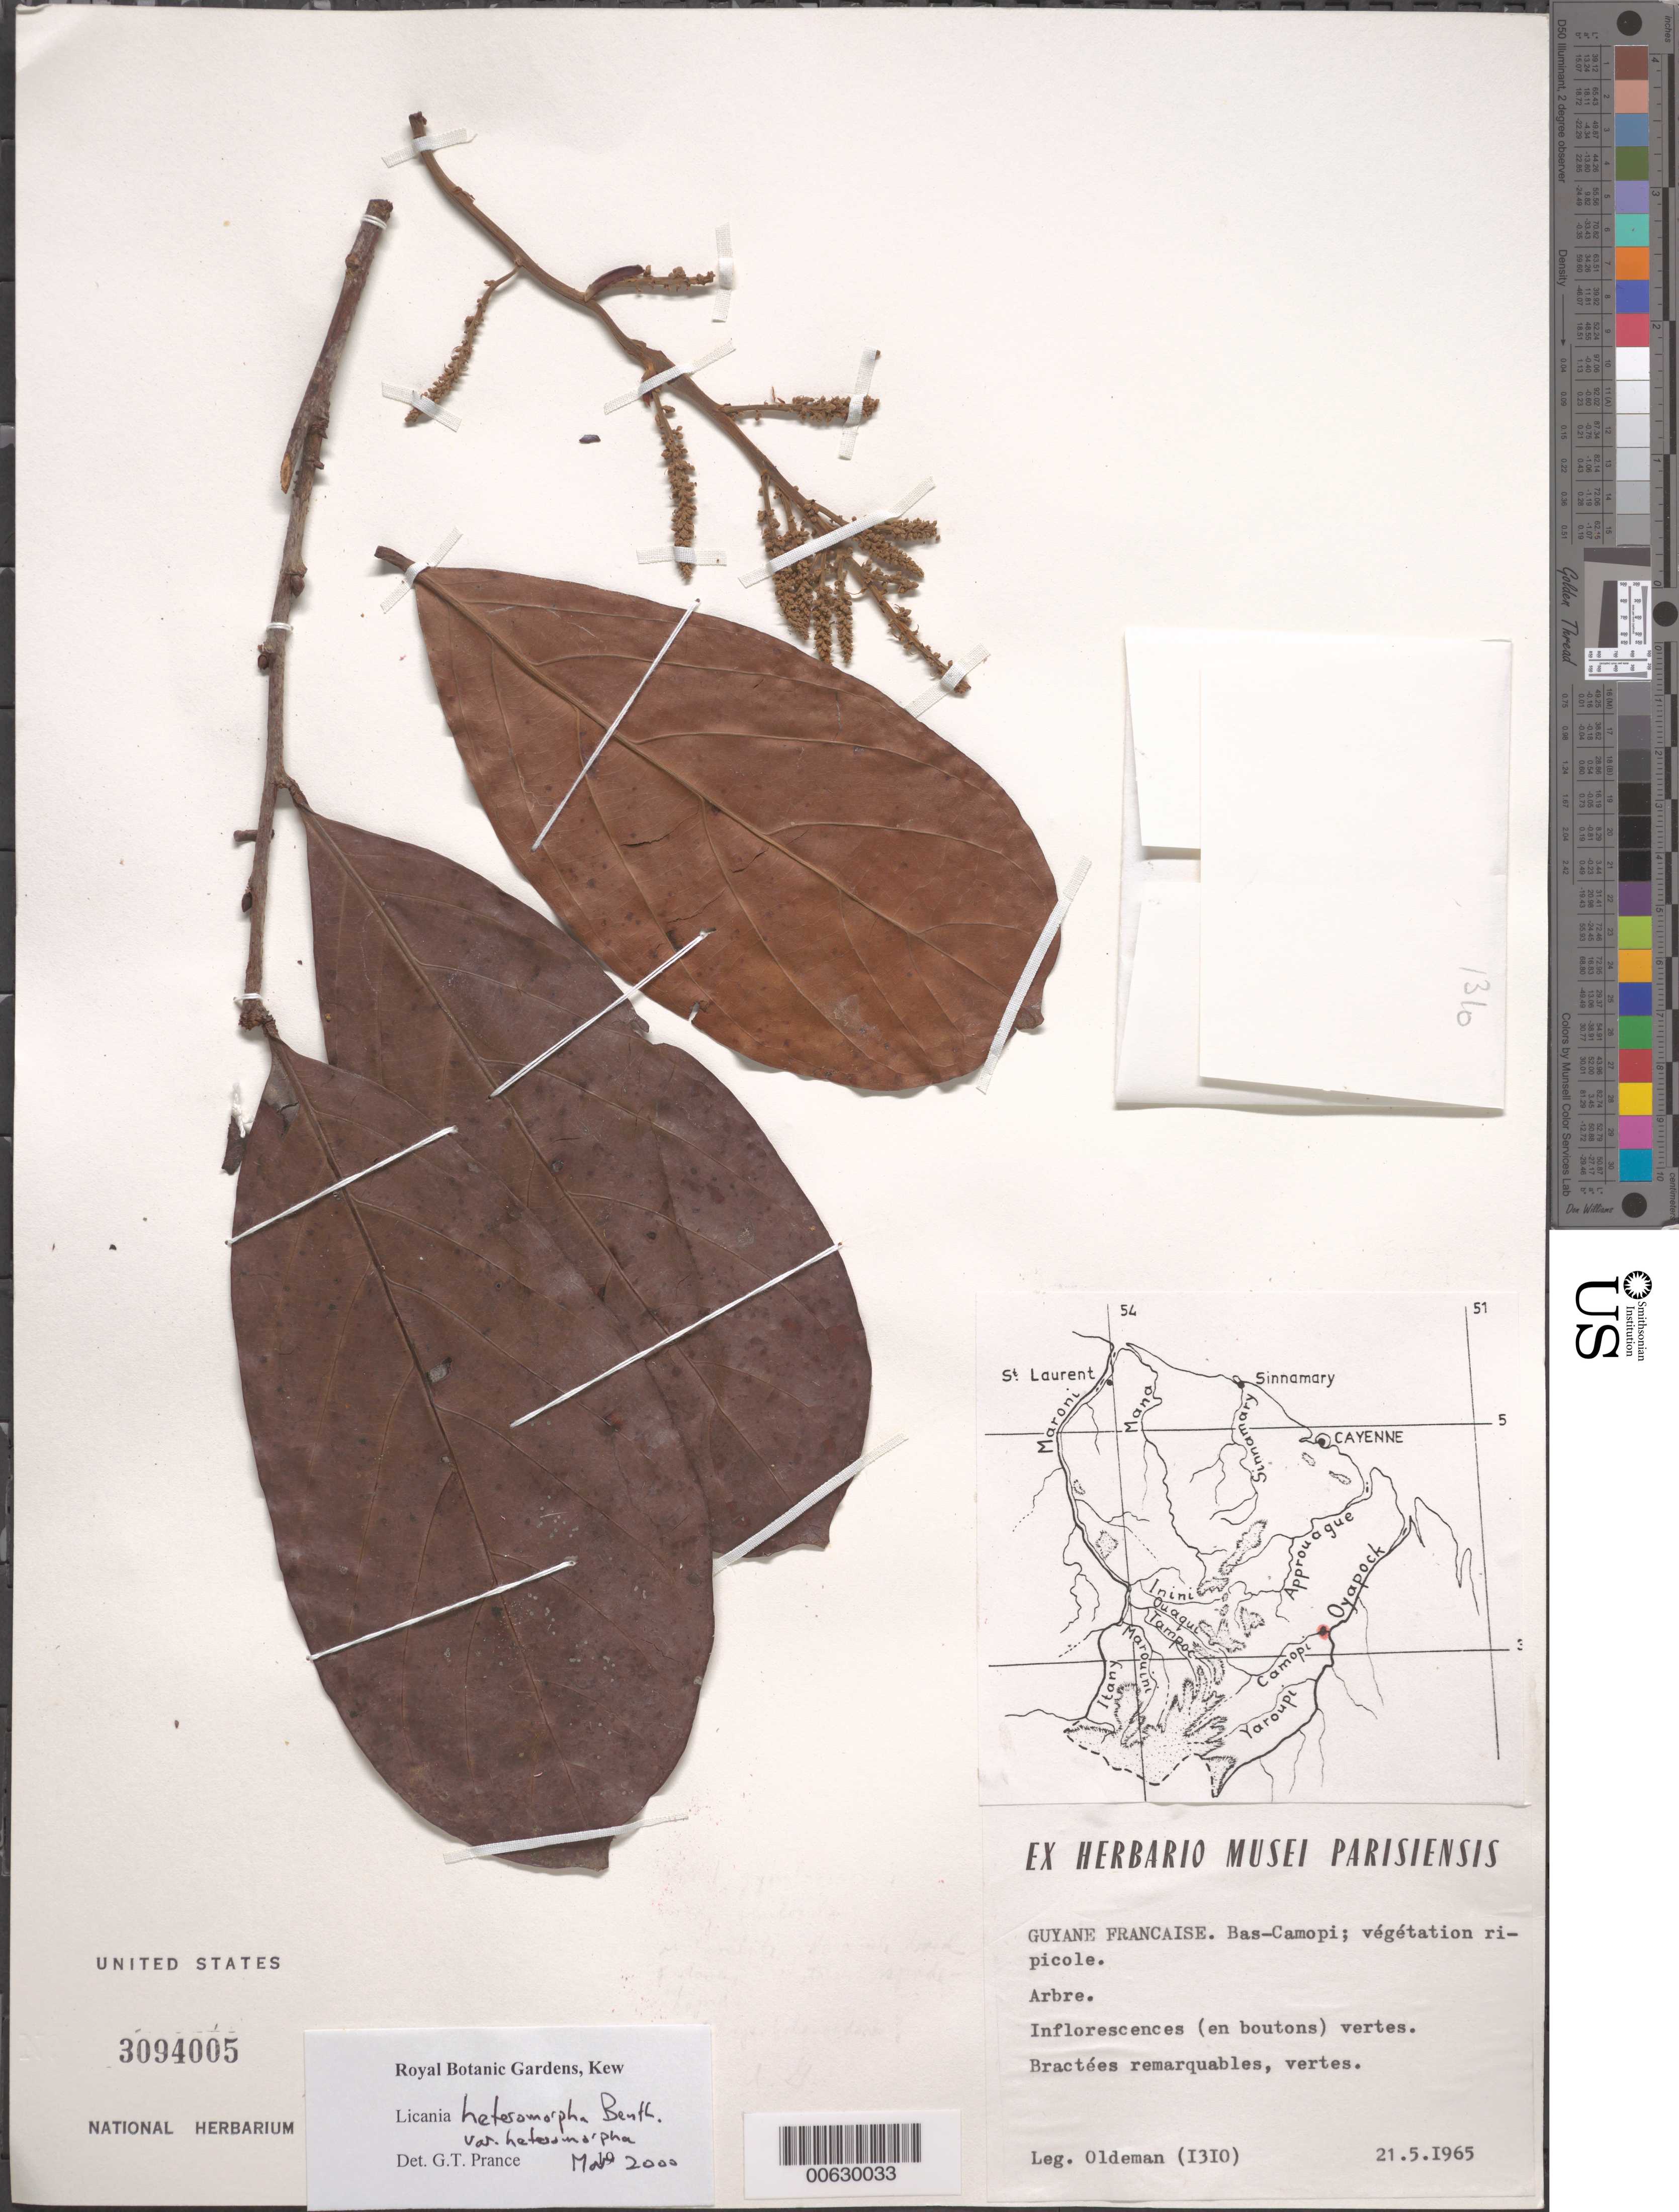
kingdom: Plantae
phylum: Tracheophyta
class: Magnoliopsida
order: Malpighiales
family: Chrysobalanaceae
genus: Hymenopus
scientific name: Hymenopus heteromorphus var. heteromorphus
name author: (Benth.) Sothers & Prance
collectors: R. Oldeman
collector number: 1310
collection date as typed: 21-May-65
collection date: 1965-05-21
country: French Guiana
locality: Rivière Bas-Camopi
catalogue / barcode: US 3094005